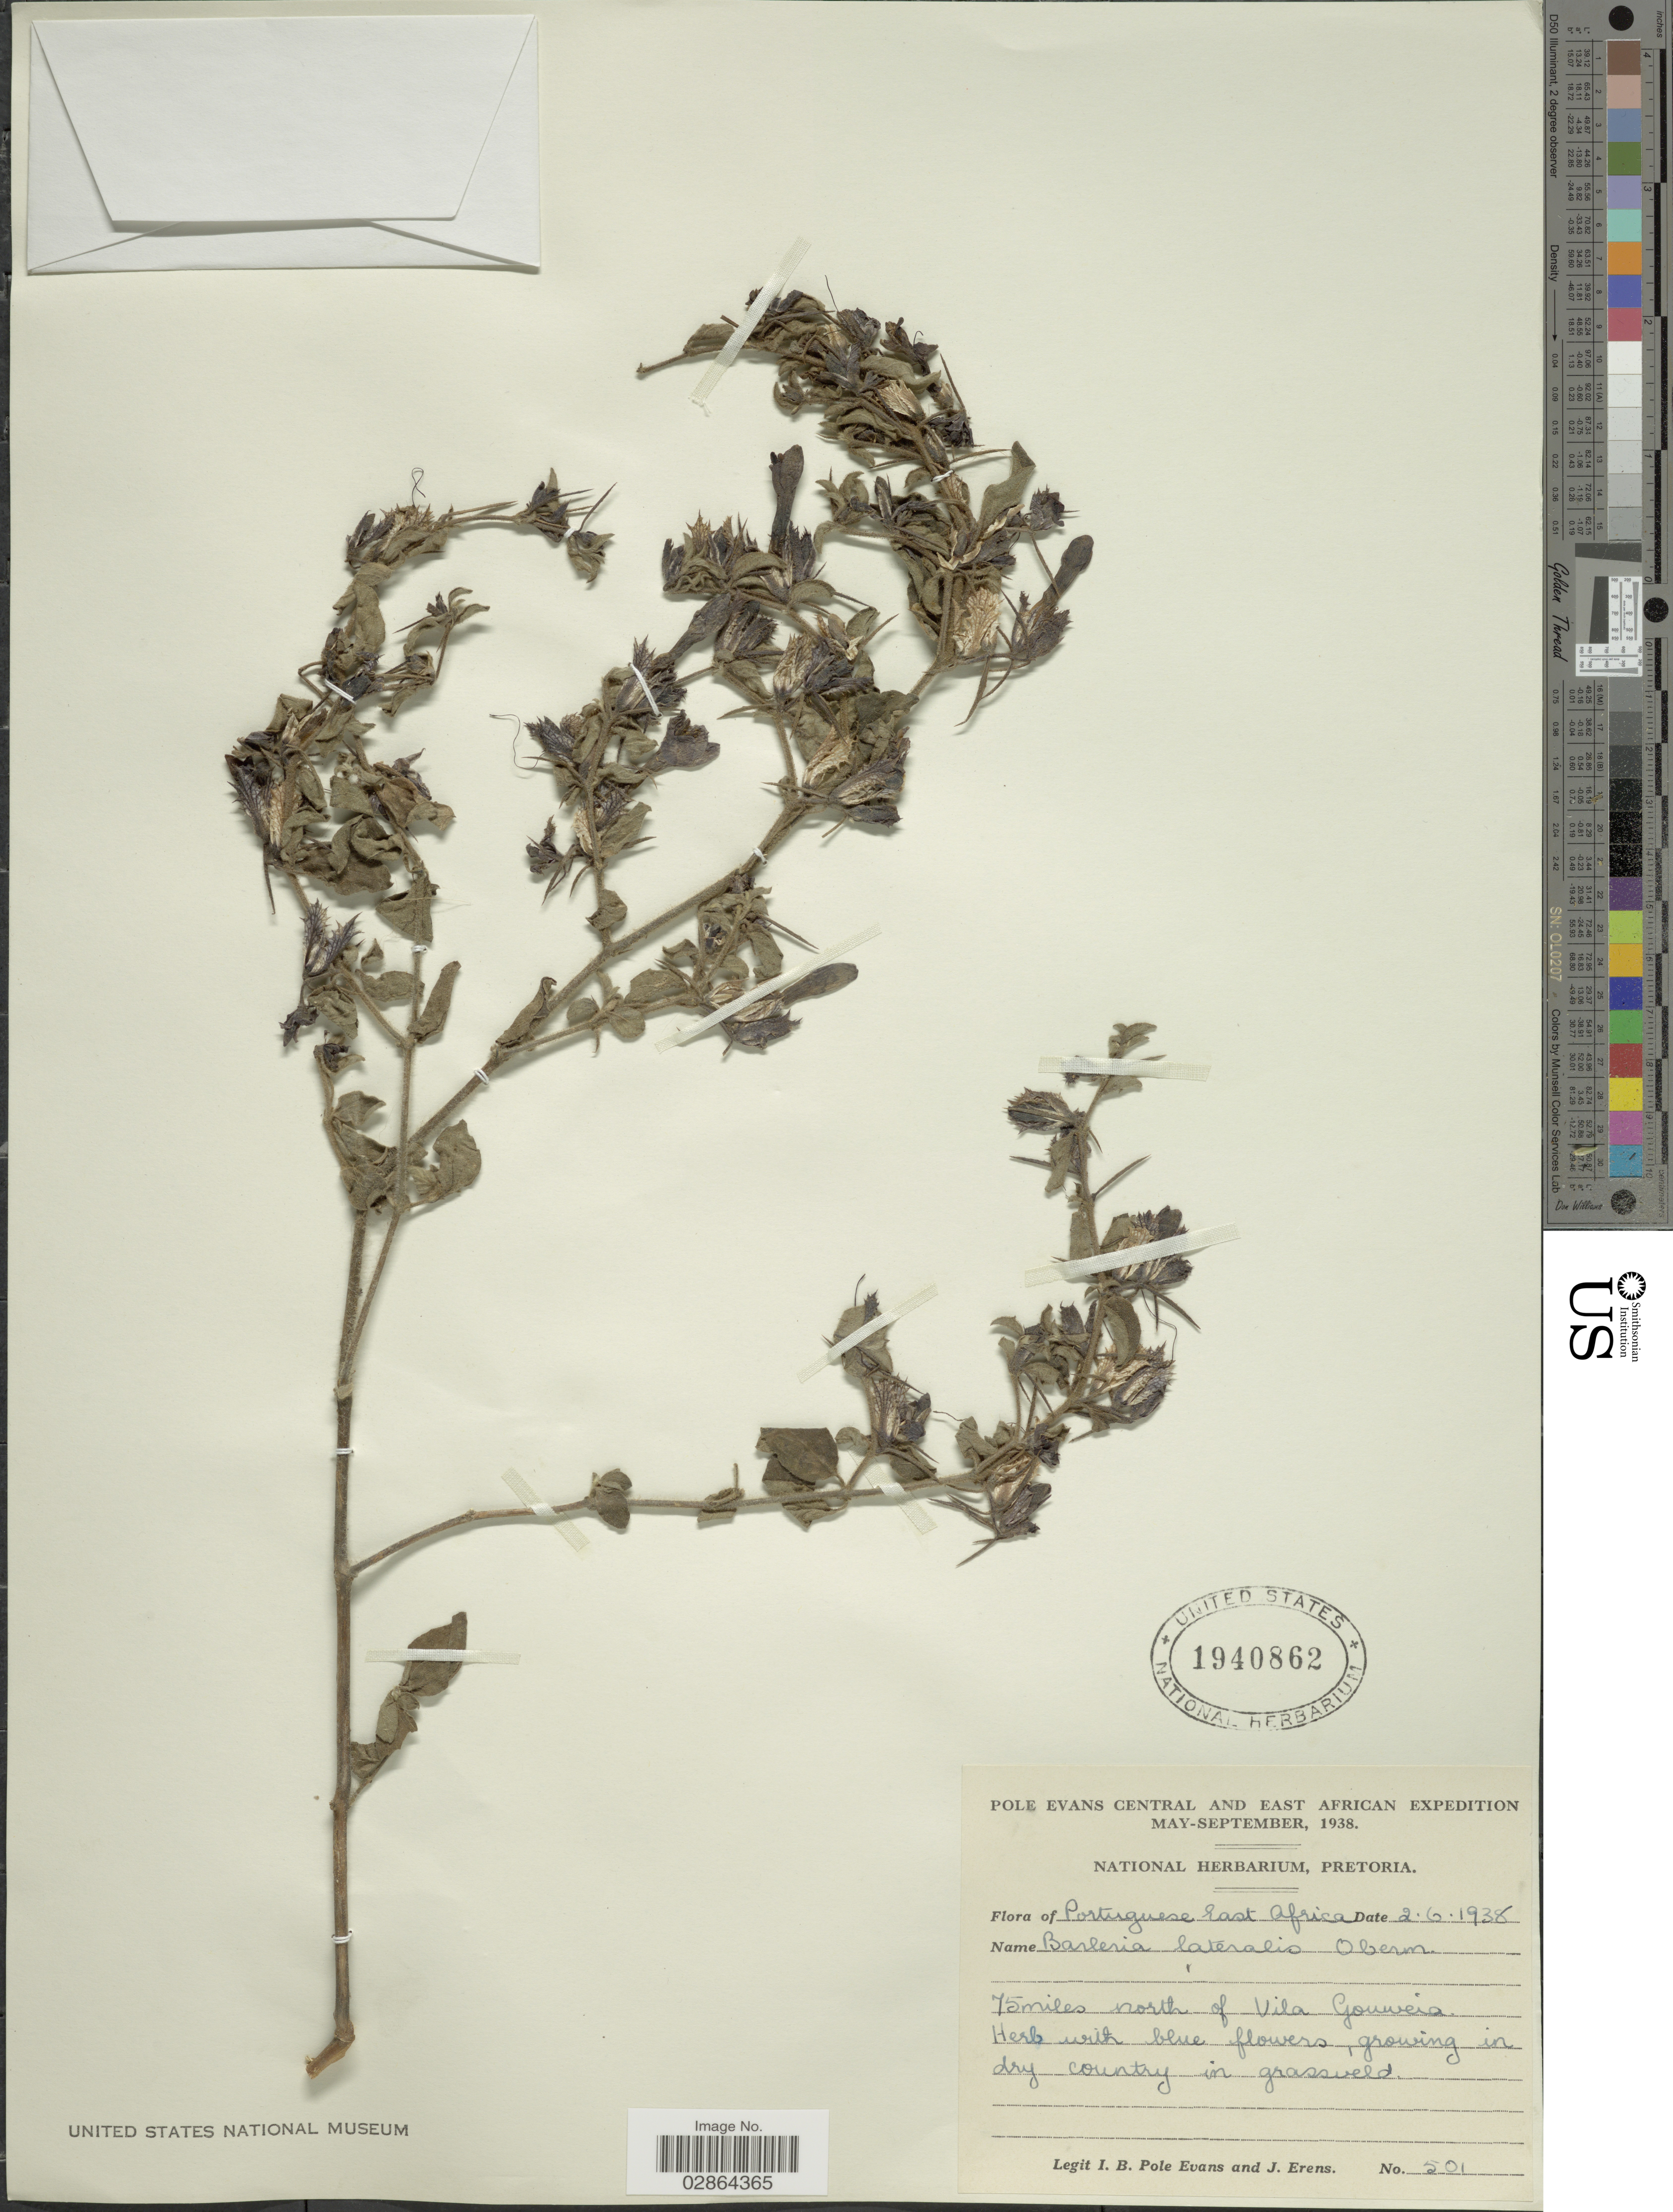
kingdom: Plantae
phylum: Tracheophyta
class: Magnoliopsida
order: Lamiales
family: Acanthaceae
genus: Barleria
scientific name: Barleria lateralis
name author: Oberm.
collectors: I. B. Pole-Evans & J. Erens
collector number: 501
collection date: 1938-06-02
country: Mozambique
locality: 75 miles north of Vila Gouveia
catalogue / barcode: US 1940862